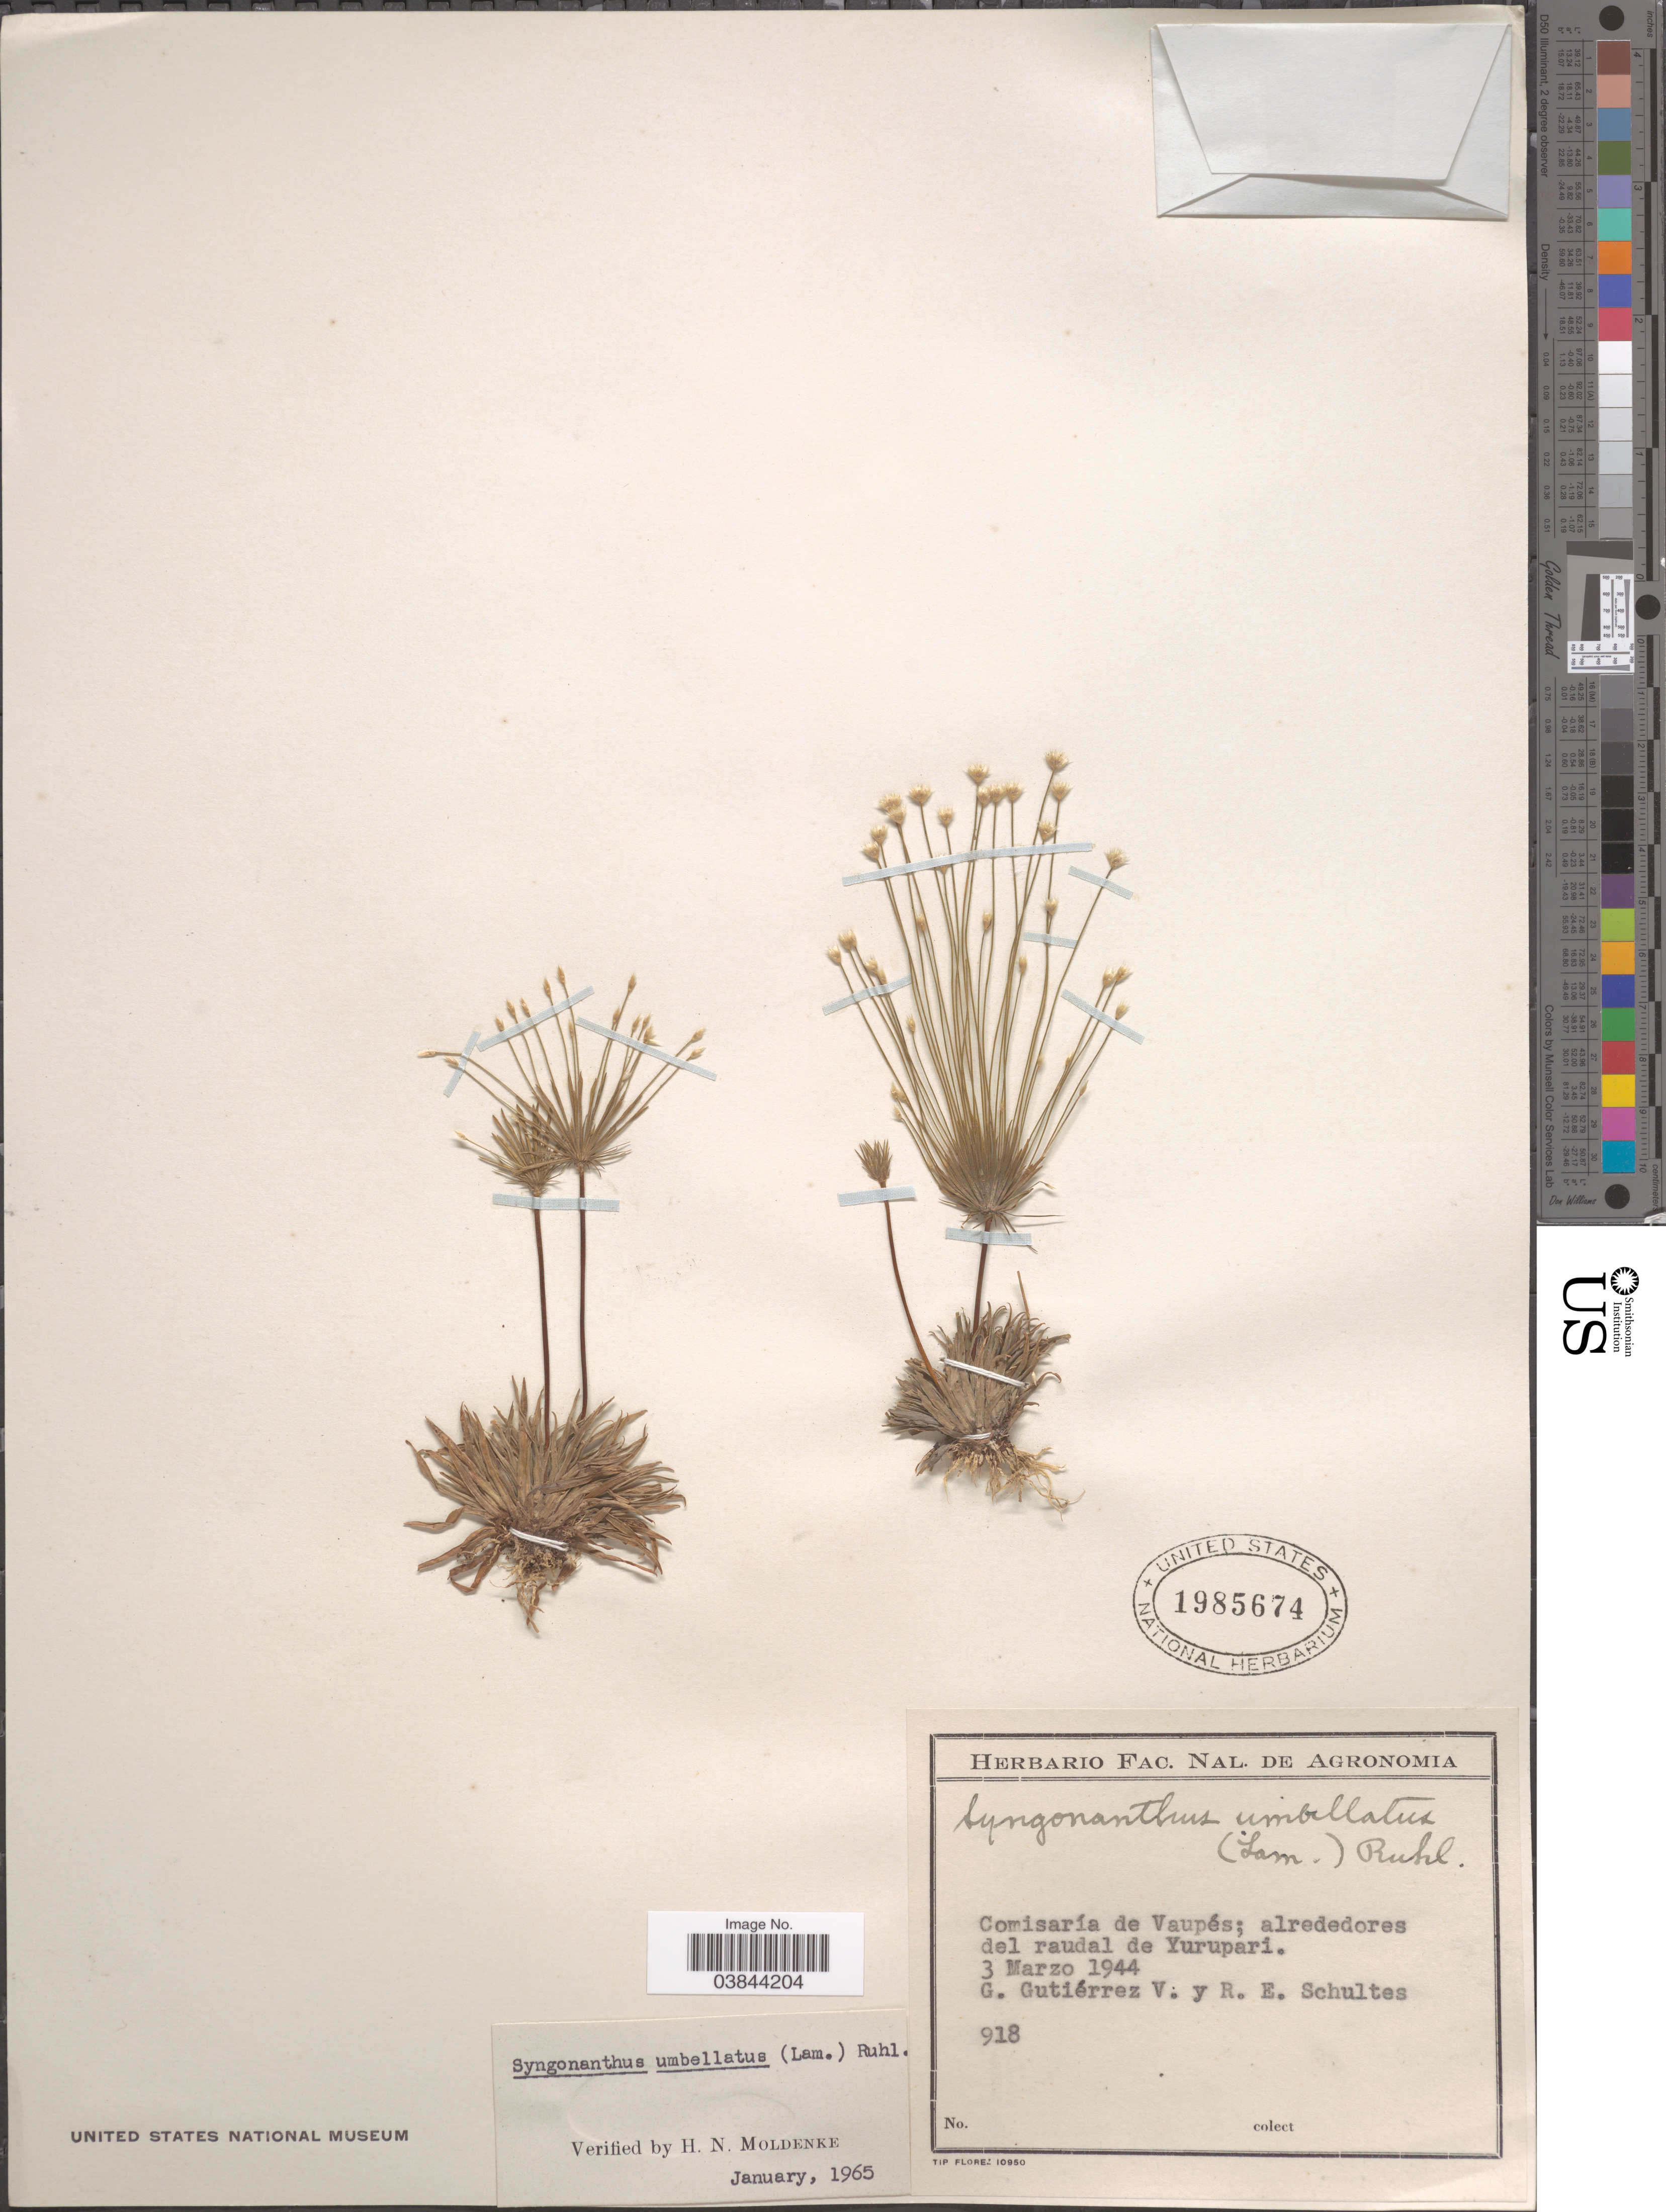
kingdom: Plantae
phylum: Tracheophyta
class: Liliopsida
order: Poales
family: Eriocaulaceae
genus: Syngonanthus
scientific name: Syngonanthus umbellatus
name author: (Lam.) Ruhland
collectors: G. Gutiérrez V. & R. E. Schultes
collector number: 918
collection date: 1944-03-03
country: Colombia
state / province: Vaupés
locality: Comisaría de Vaupés; alrededores del raudal de Yuruparí.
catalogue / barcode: US 1985674